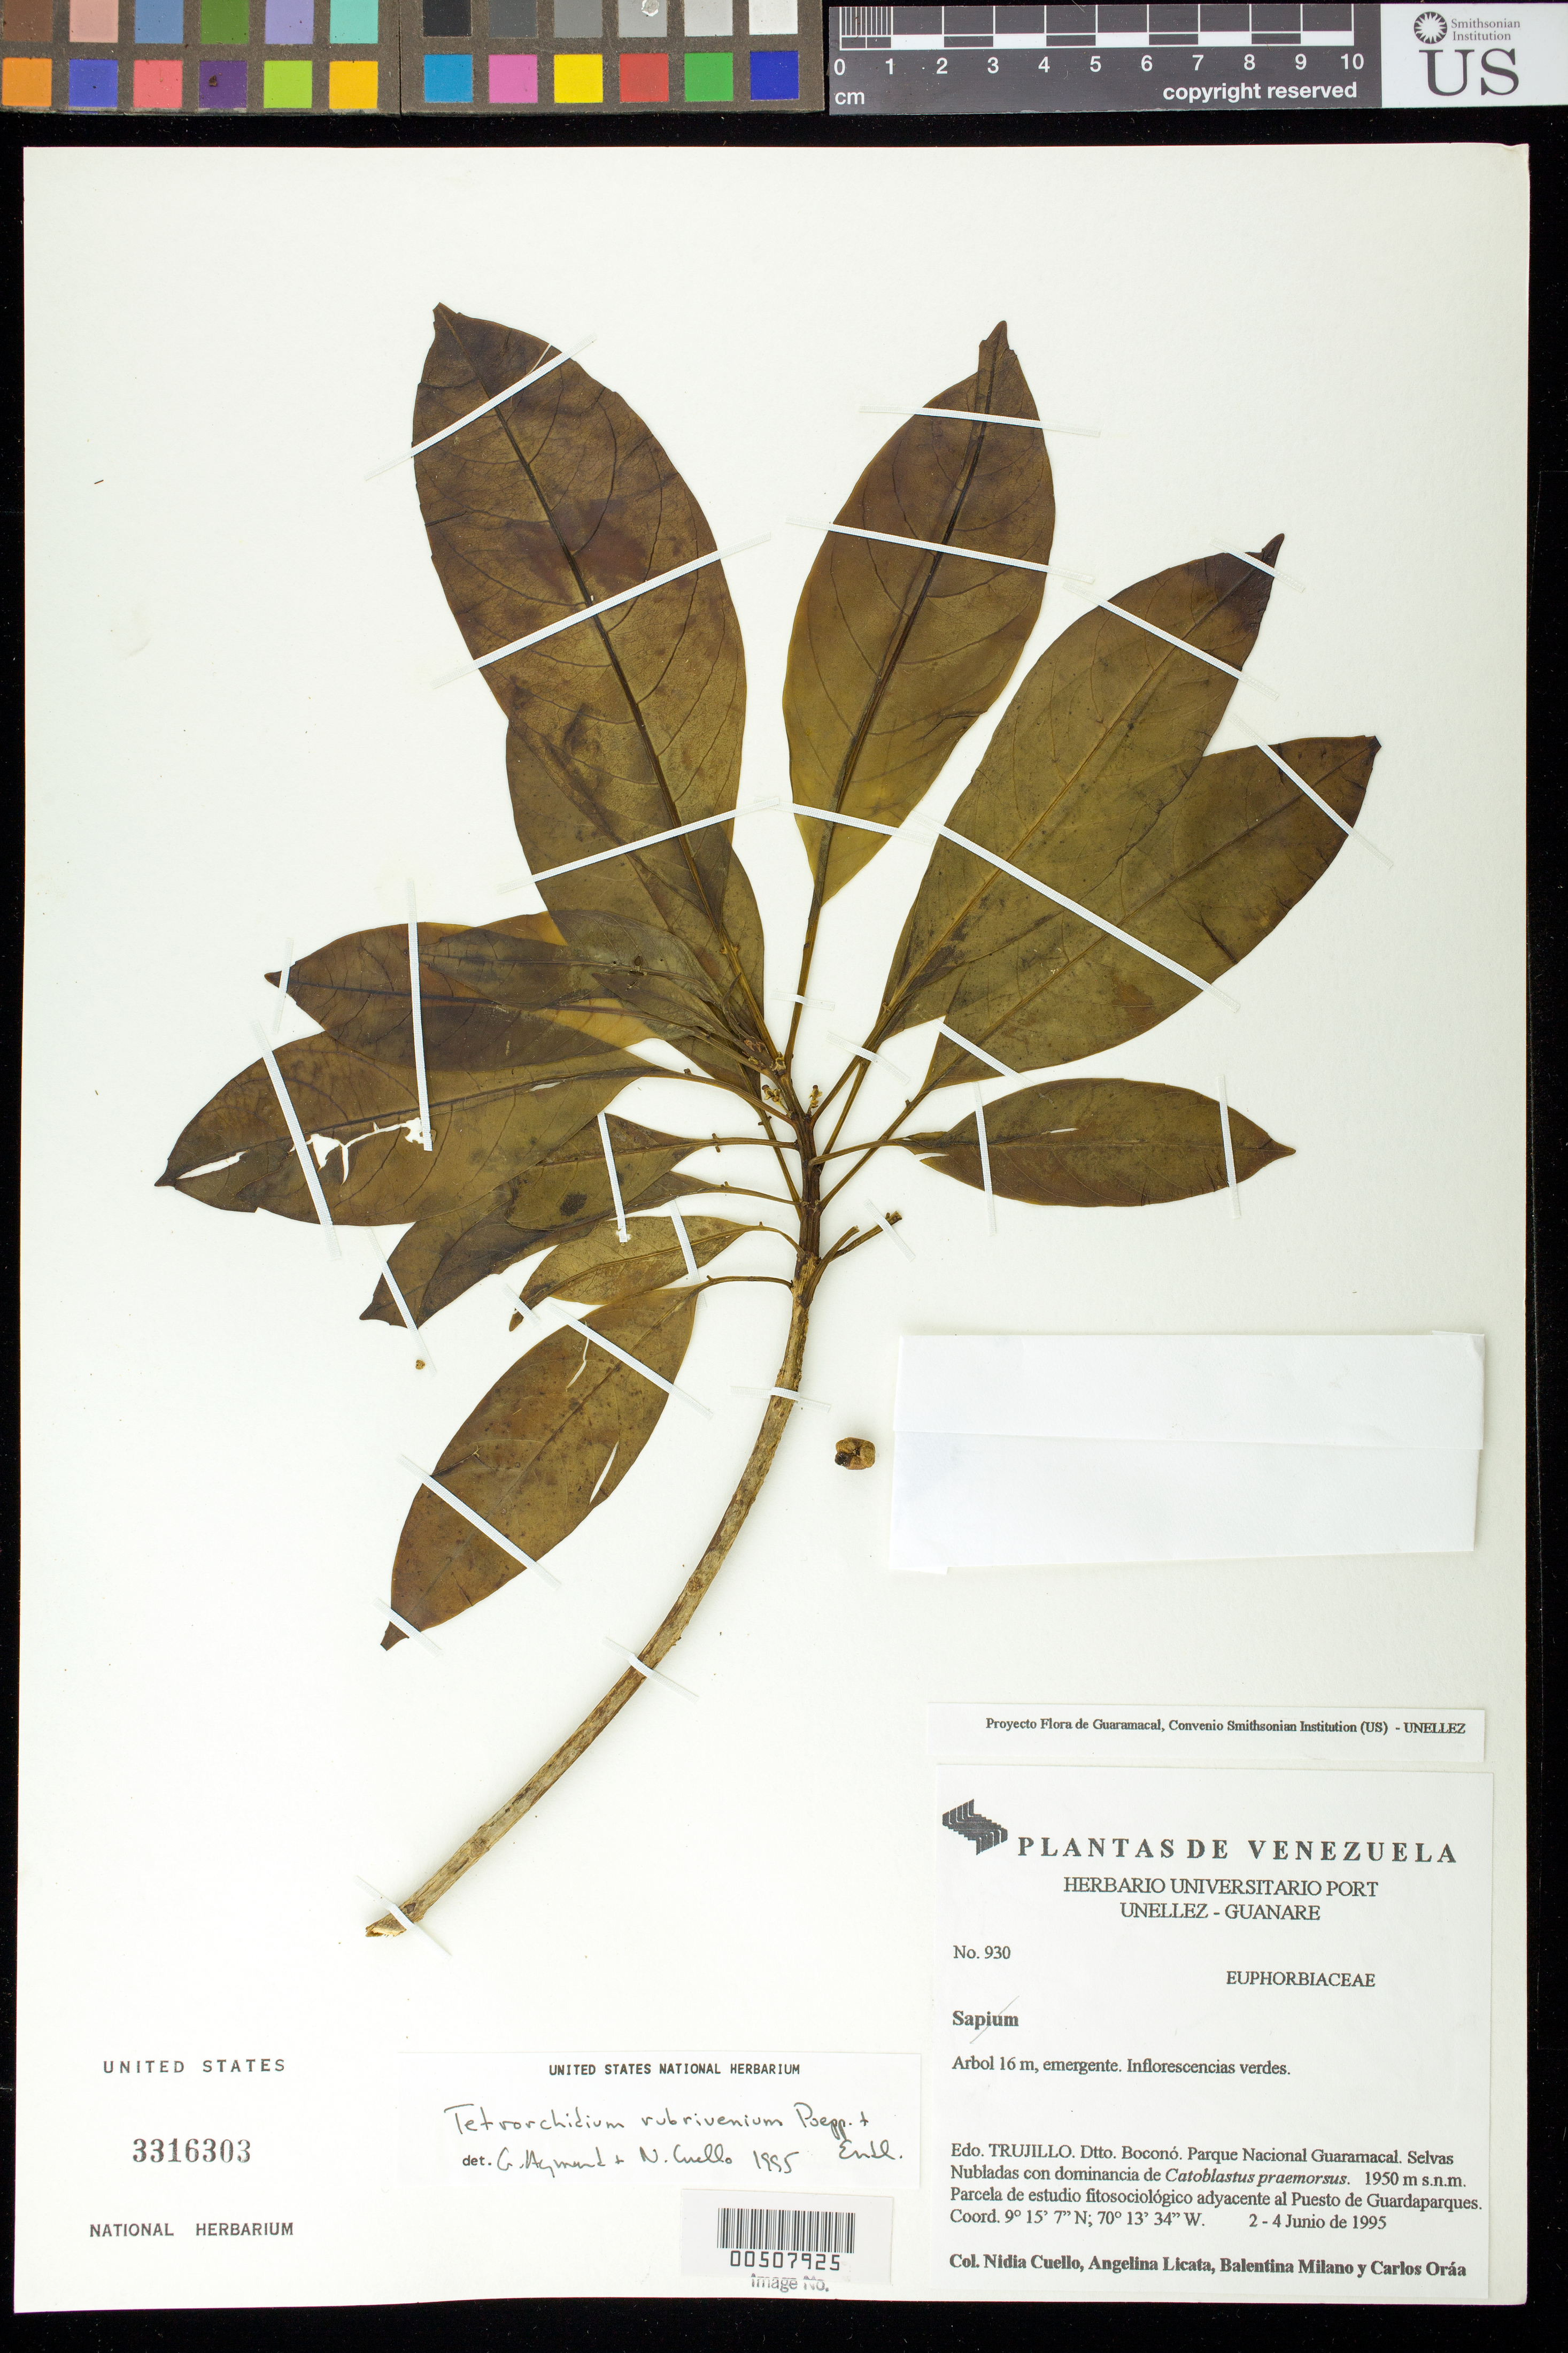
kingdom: Plantae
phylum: Tracheophyta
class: Magnoliopsida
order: Malpighiales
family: Euphorbiaceae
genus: Tetrorchidium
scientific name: Tetrorchidium rubrivenium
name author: Poepp.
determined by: Aymard C., G. A.; Cuello, Nidia L.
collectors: N. L. Cuello, A. Licata, B. Milano & C. Oráa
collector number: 930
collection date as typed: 02 Jun 1995 to 04 Jun 1995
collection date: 1995-06-02/1995-06-04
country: Venezuela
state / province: Trujillo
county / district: Boconó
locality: Parque Nacional Guaramacal, adyacente al puesto de guardaparques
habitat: Selvas Nubladas con dominancia de Catoblastus praemorsus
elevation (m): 1950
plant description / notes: PORT, US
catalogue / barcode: US 3316303